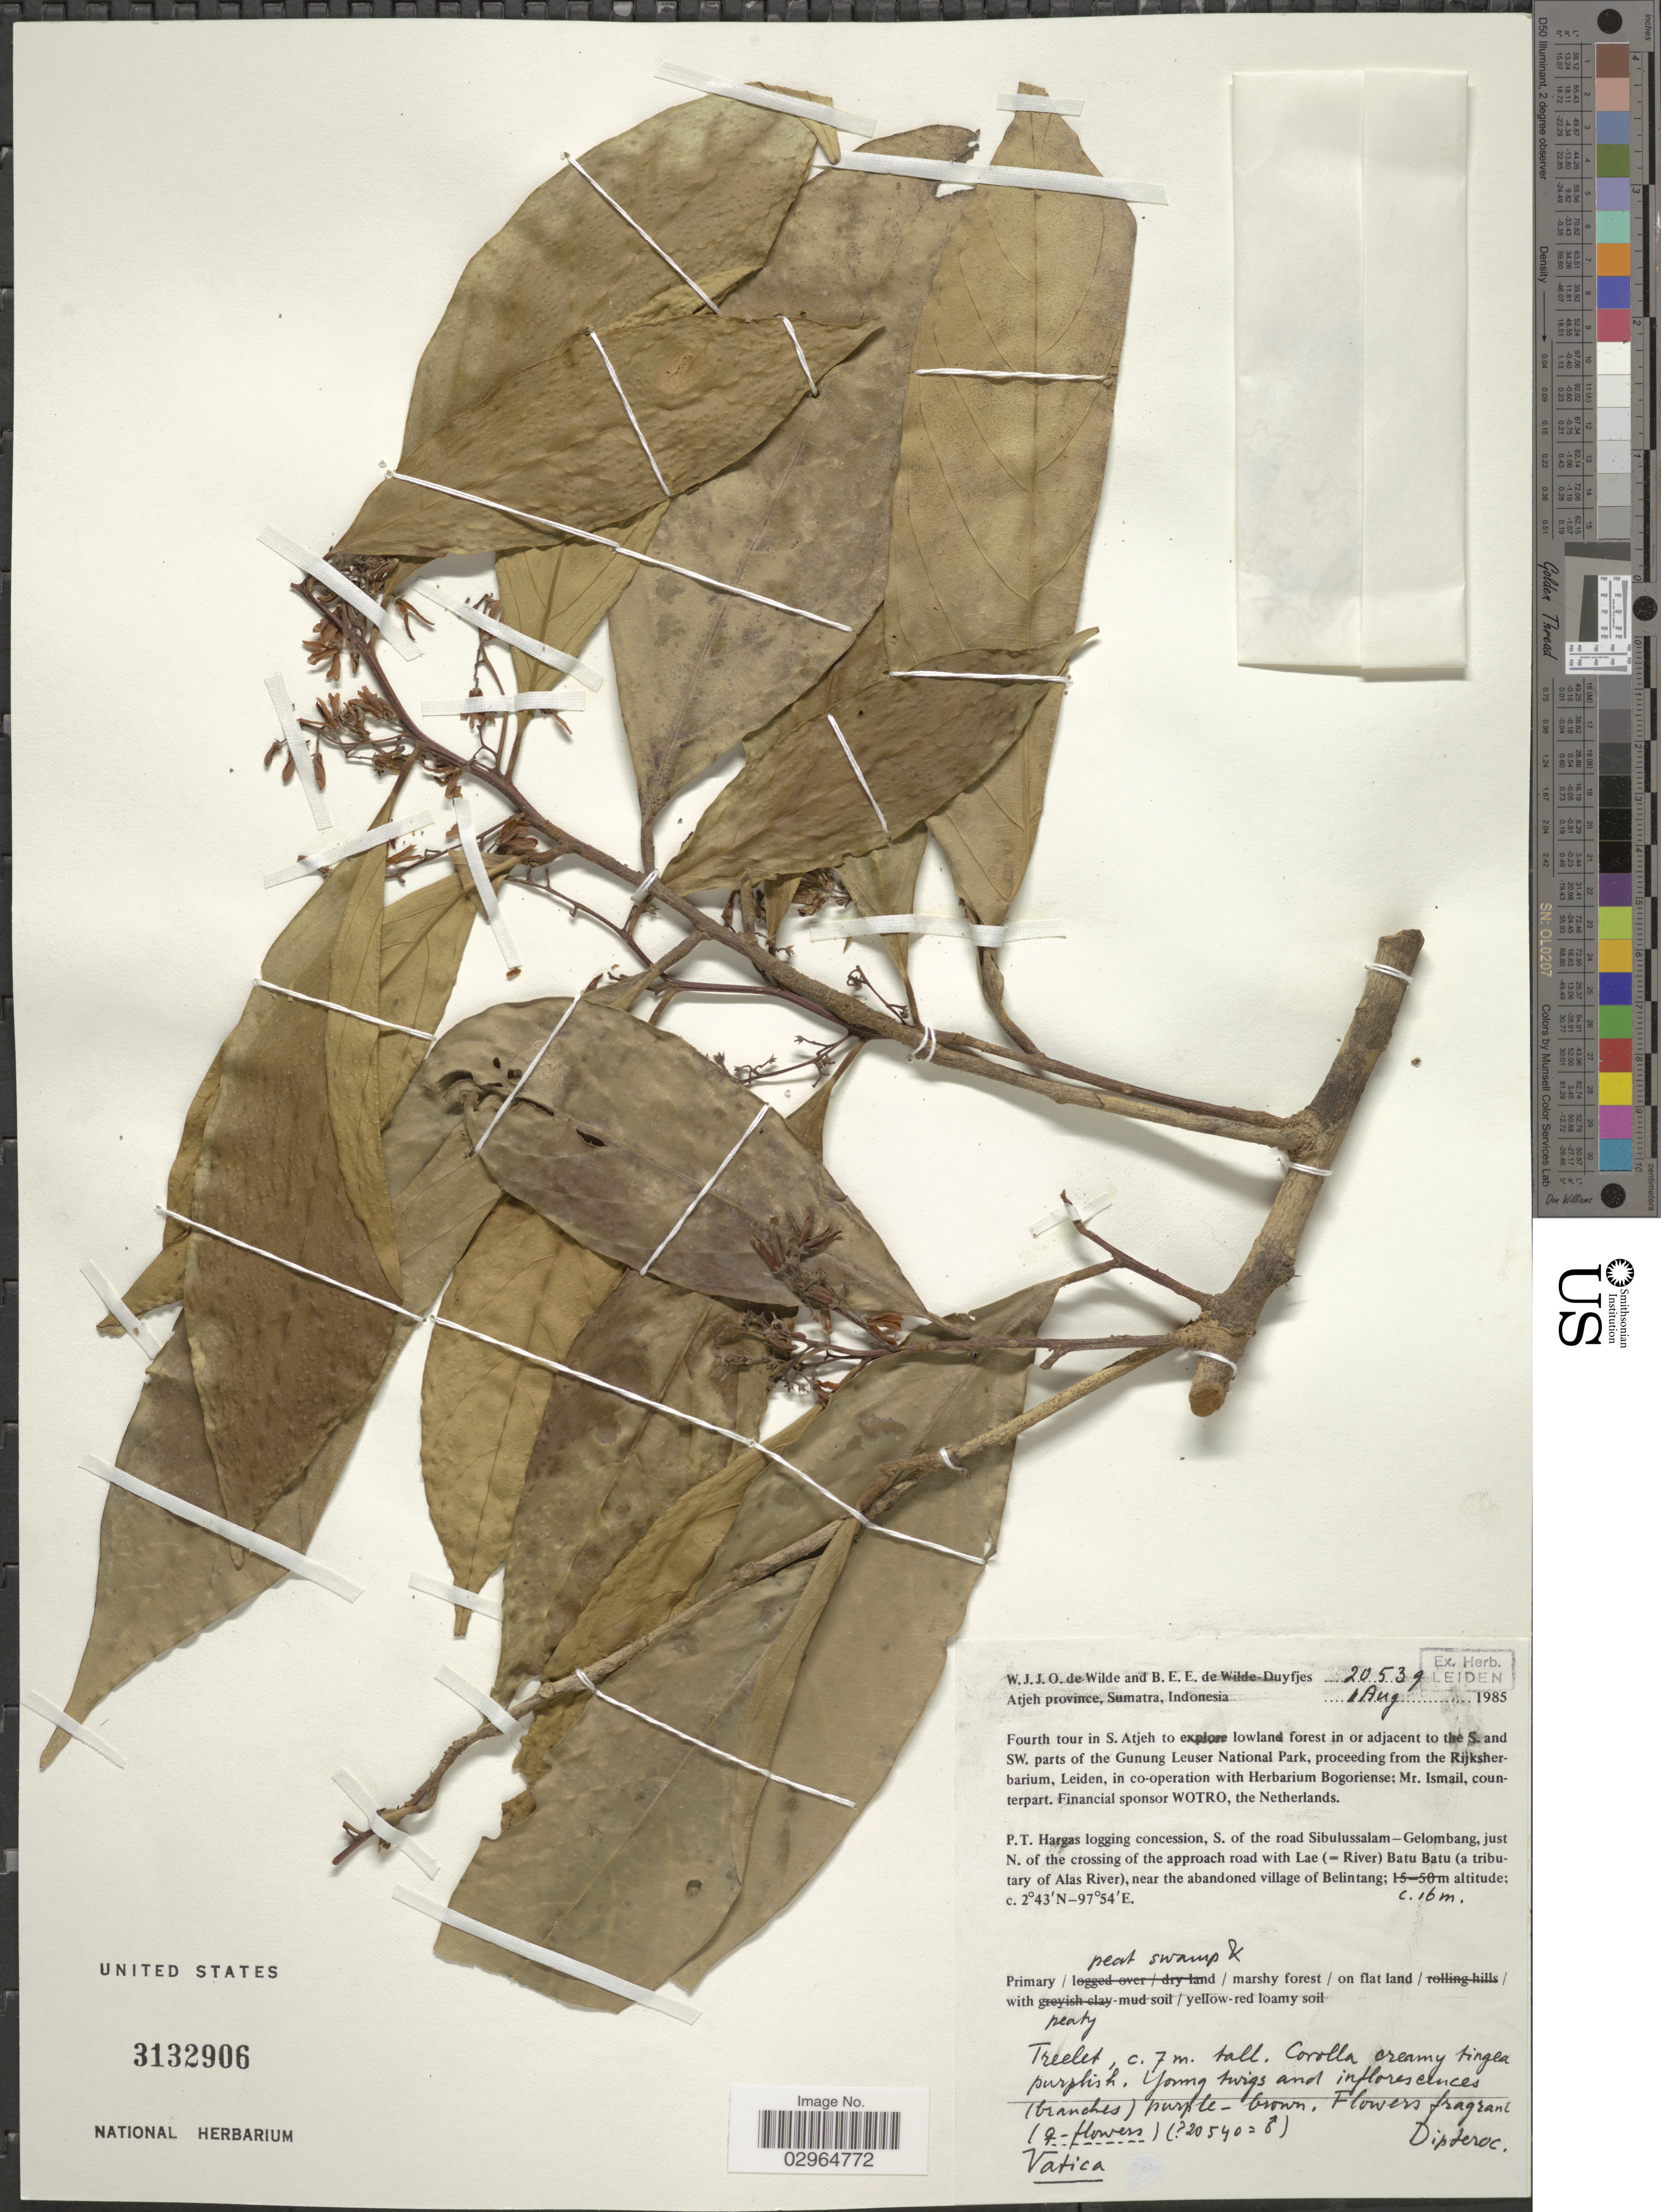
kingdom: Plantae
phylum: Tracheophyta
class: Magnoliopsida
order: Malvales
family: Dipterocarpaceae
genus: Vatica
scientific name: Vatica sp.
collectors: W. J. de Wilde & B. E. de Wilde-Duyfjes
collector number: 20539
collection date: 1985-08-01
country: Indonesia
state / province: Sumatra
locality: Atjeh province. P.T. Hargas logging concession, S. of the road Sibulussalamp-Gelombang, just N. of the crossing of the approach road with Lae (= River) Batu Batu (a tributary of Alas River), near the abandoned village of Belintang.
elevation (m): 16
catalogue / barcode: US 3132906